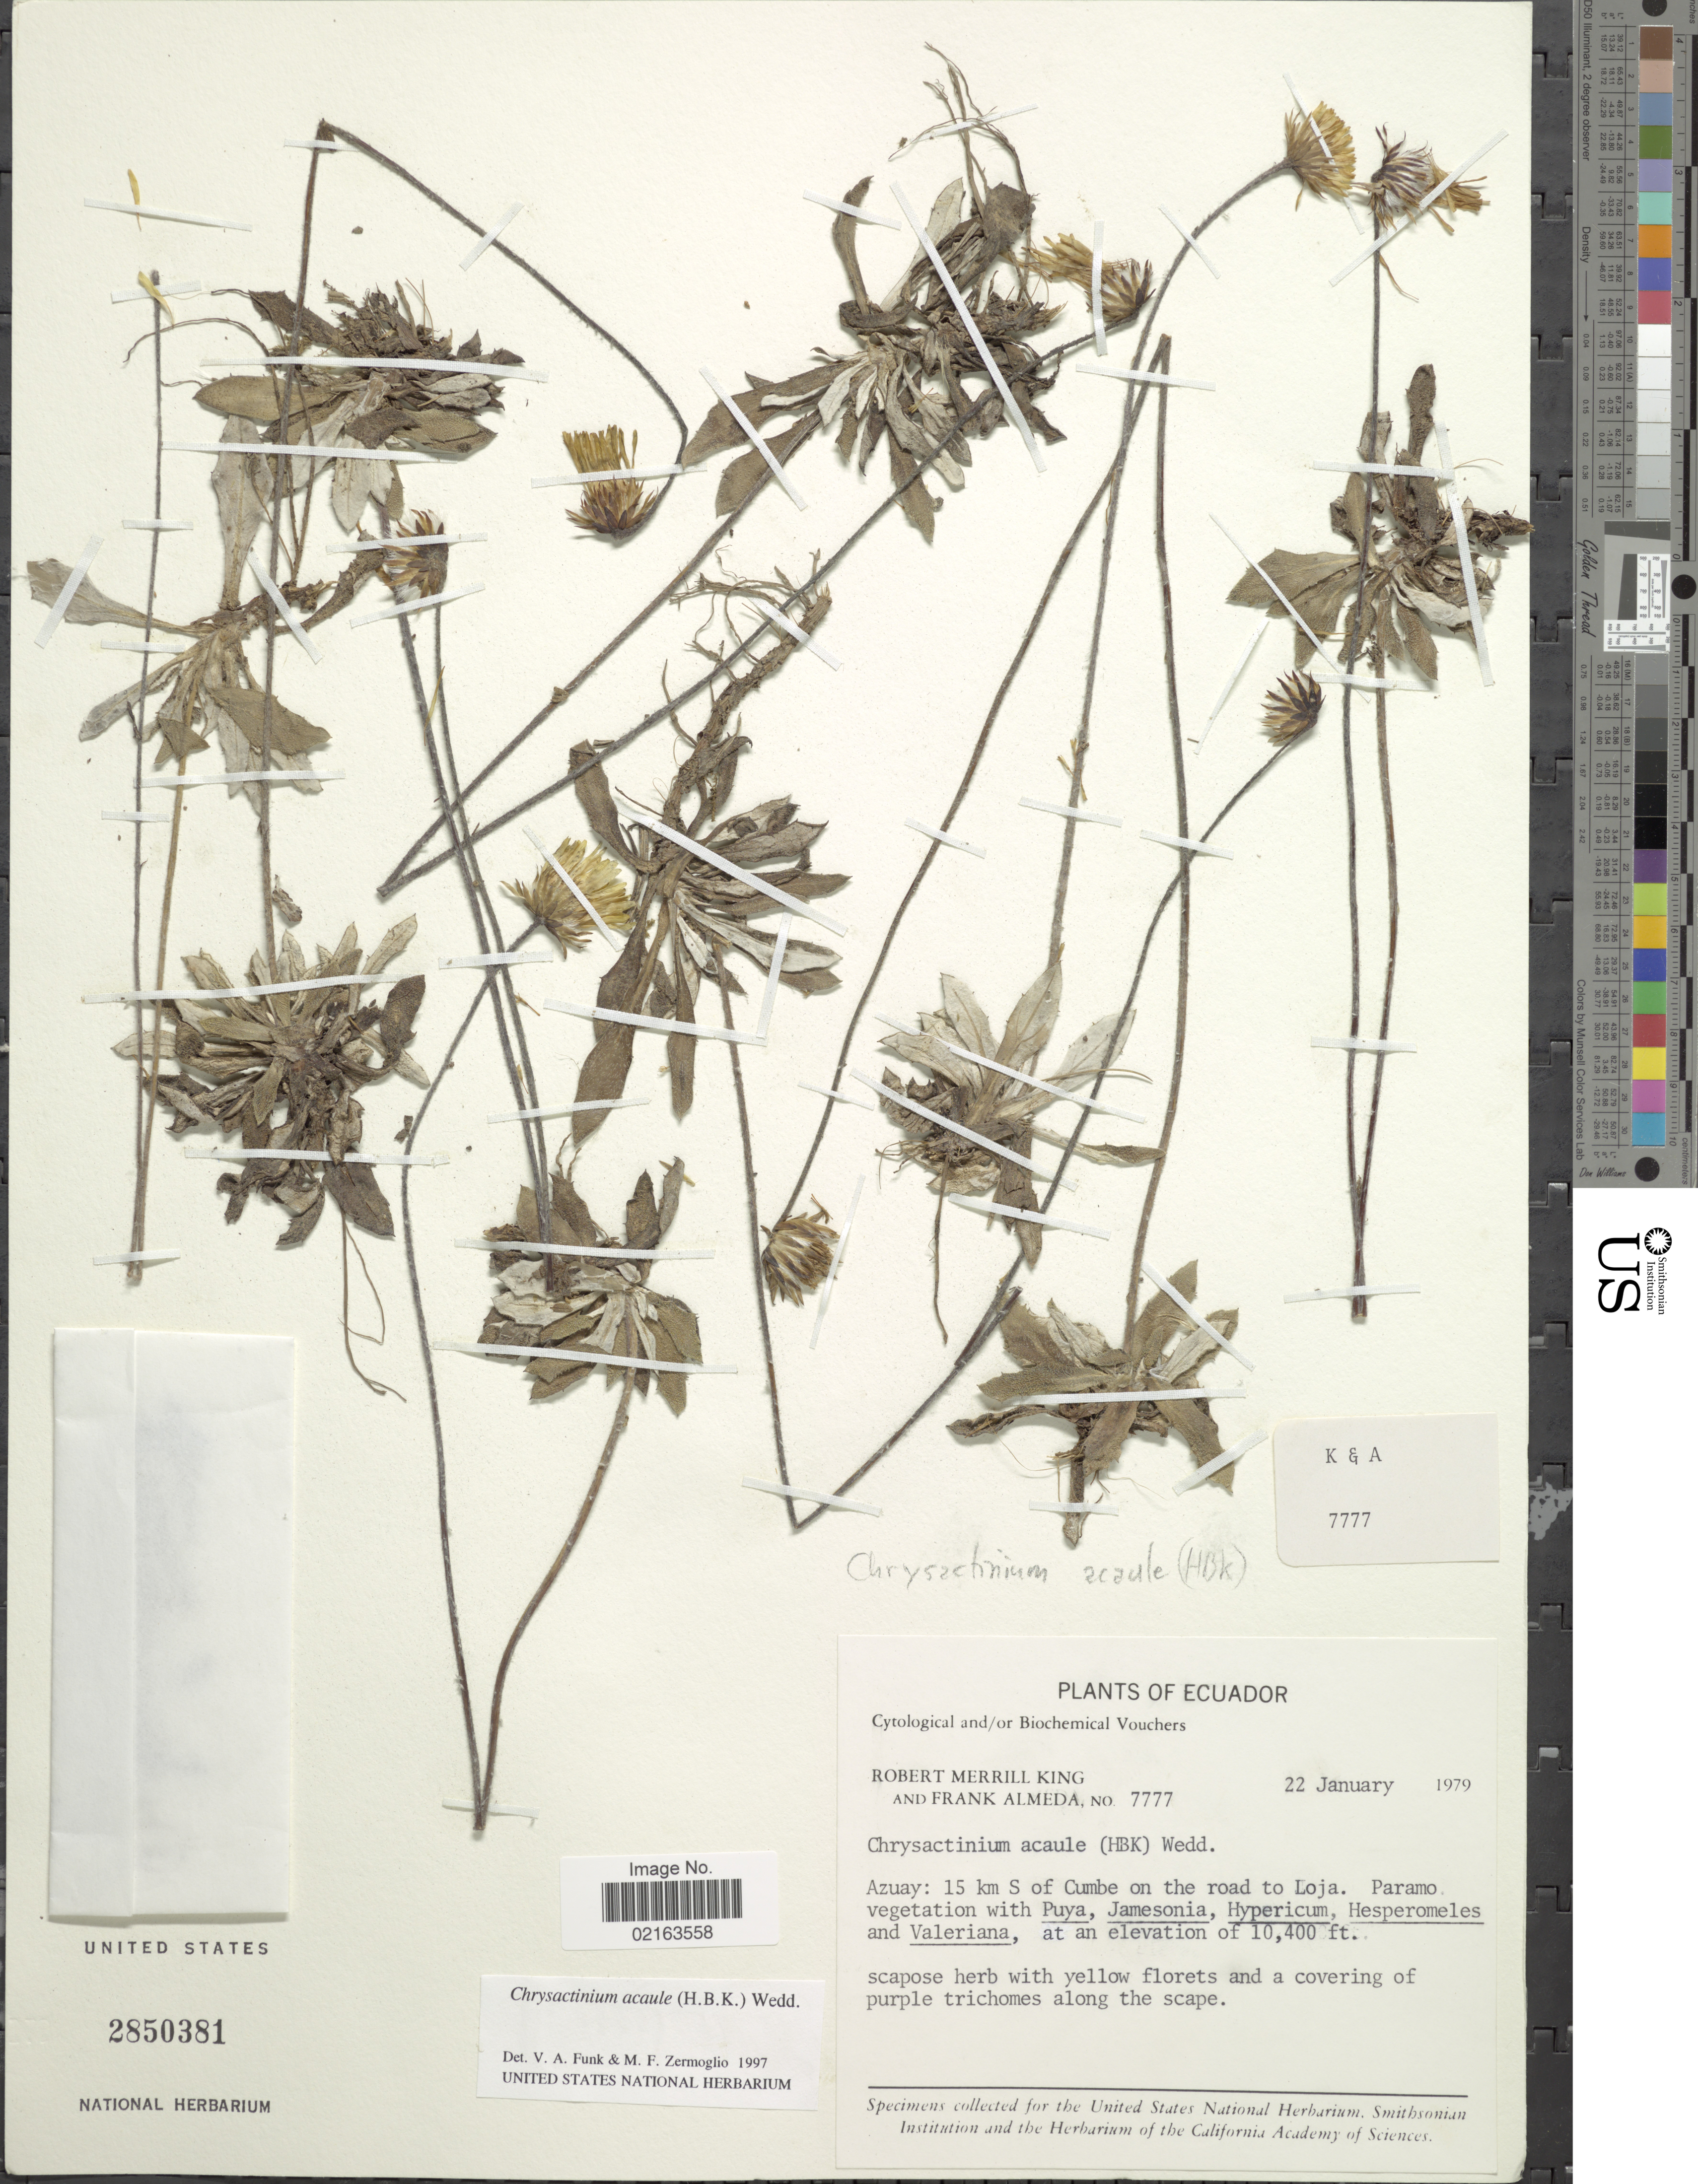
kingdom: Plantae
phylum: Tracheophyta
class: Magnoliopsida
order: Asterales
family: Asteraceae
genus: Chrysactinium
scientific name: Chrysactinium acaule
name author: (Kunth) Wedd.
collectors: R. M. King & F. Almeda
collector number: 7777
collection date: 1979-01-22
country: Ecuador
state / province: Azuay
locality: Azuay: 15 km S of Cumbe on the road to Loja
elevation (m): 3170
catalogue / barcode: US 2850381